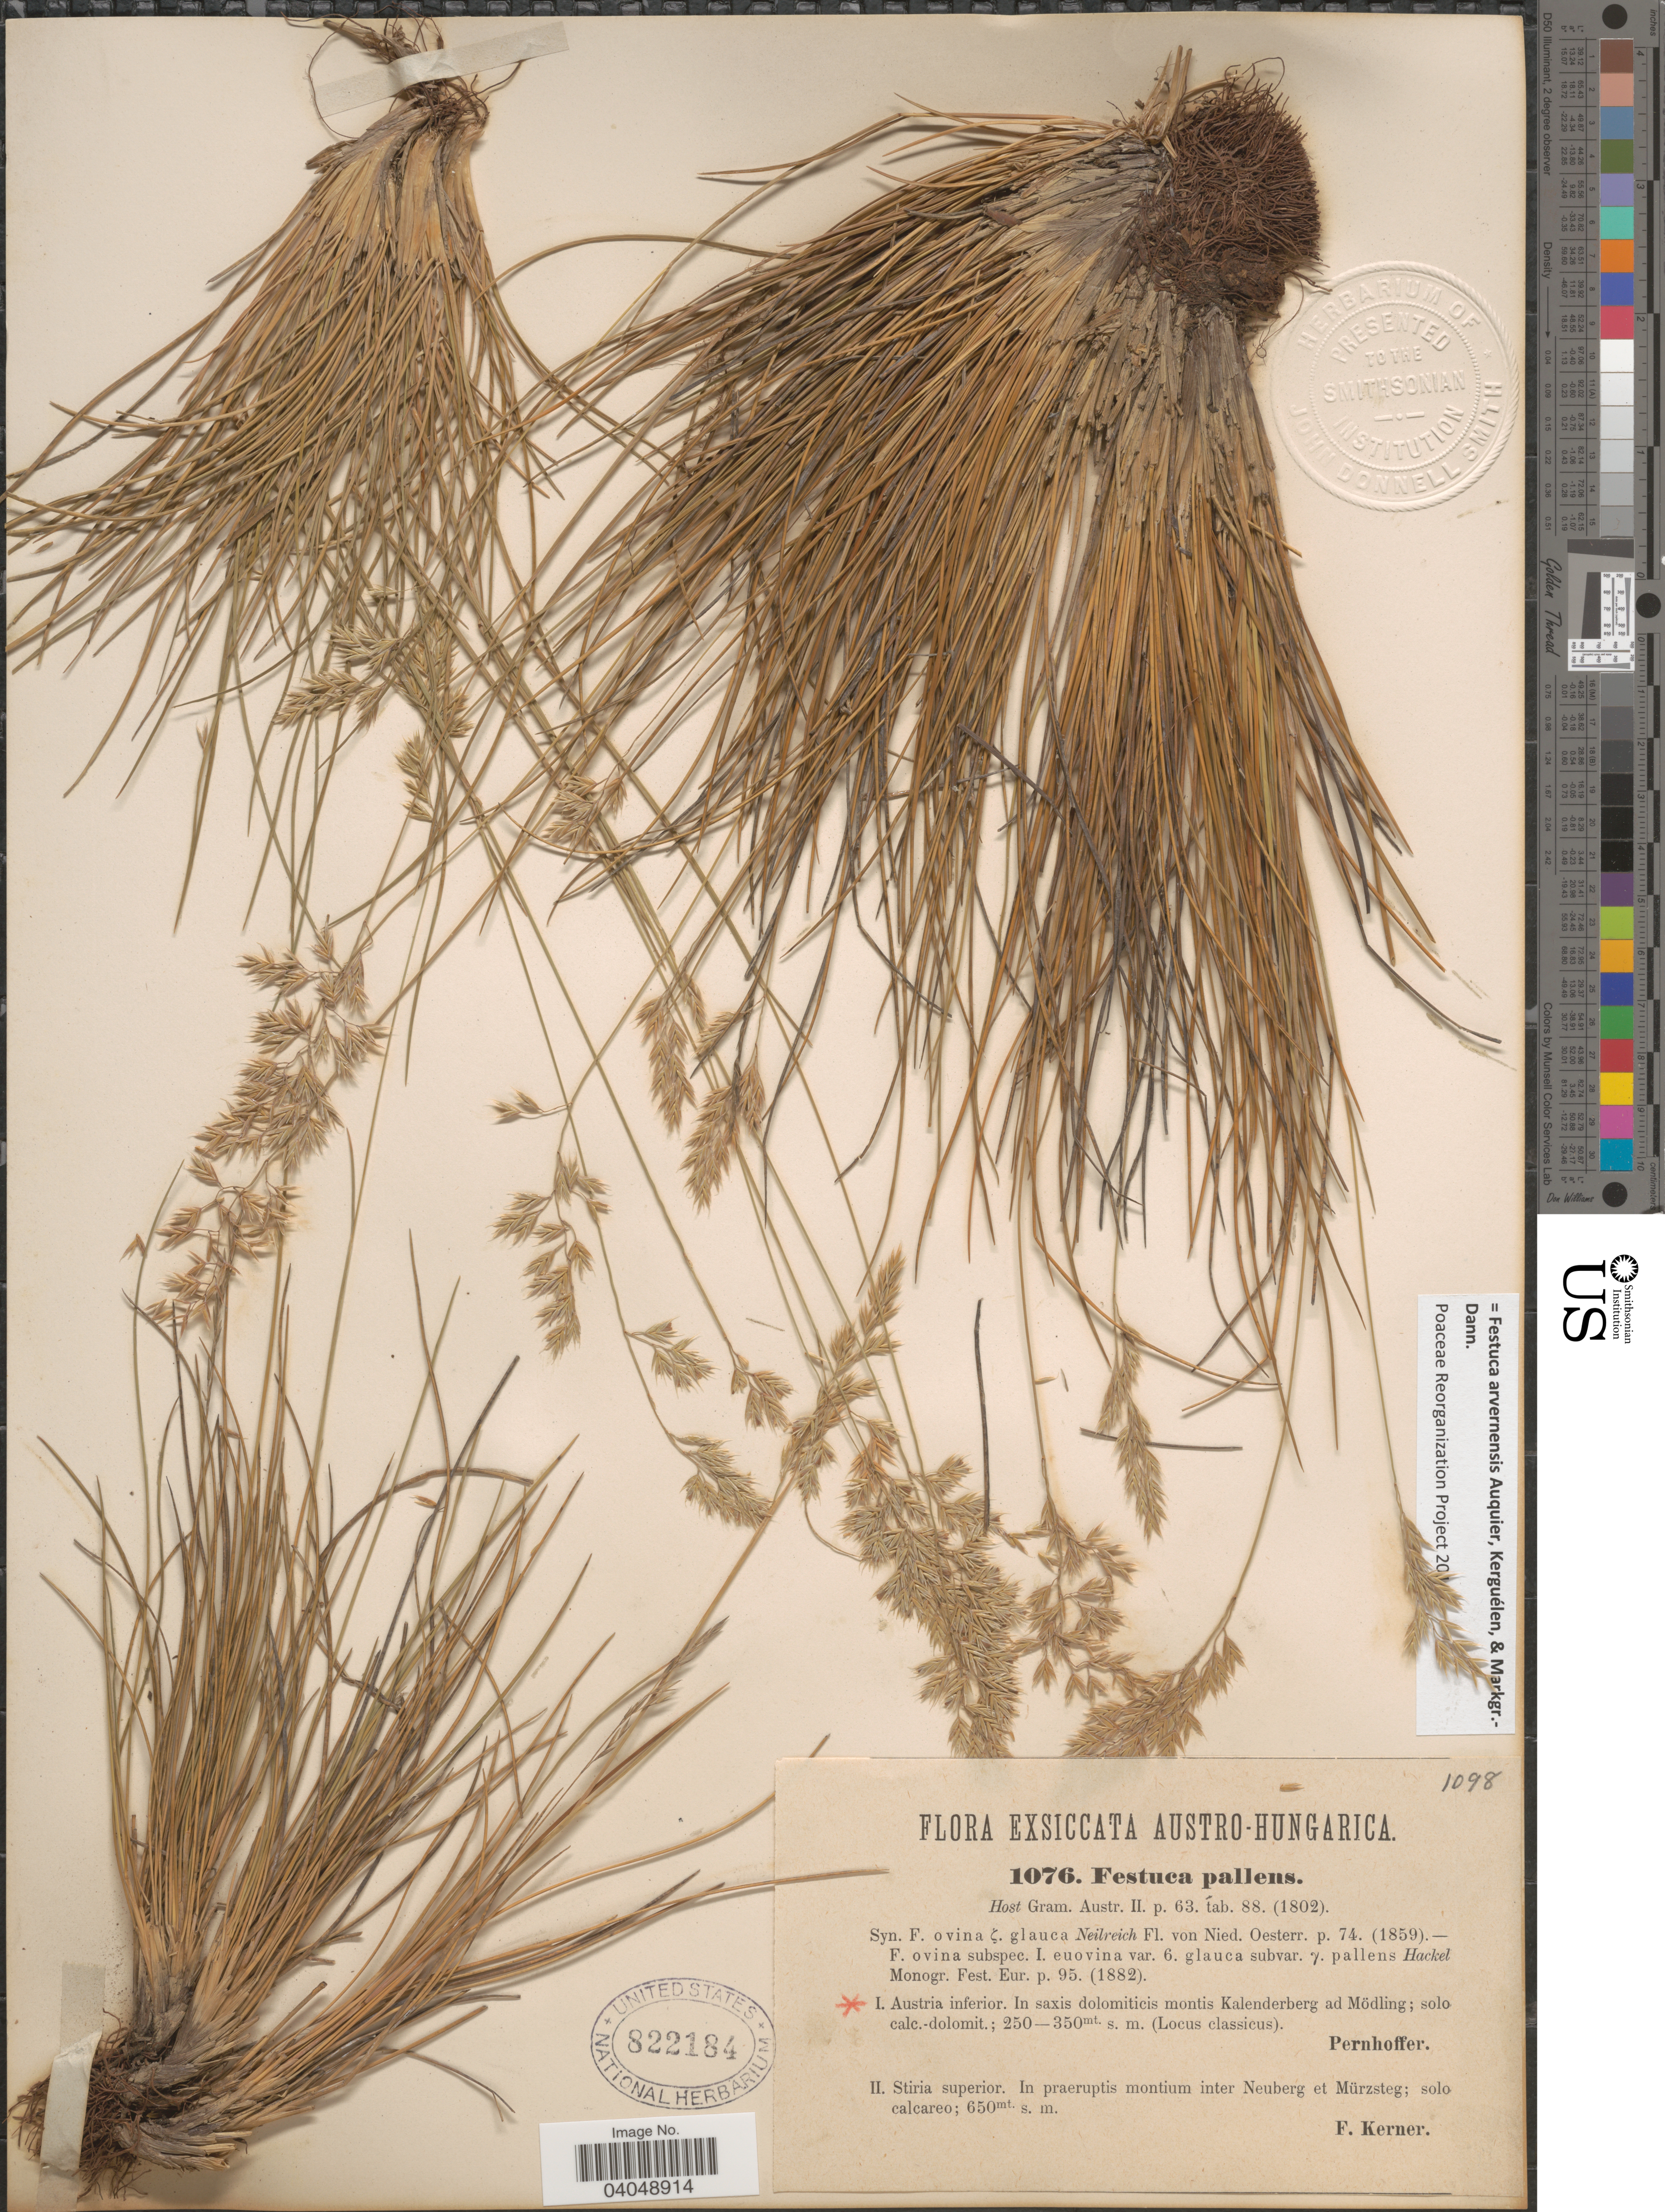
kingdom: Plantae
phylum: Tracheophyta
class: Liliopsida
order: Poales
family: Poaceae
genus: Festuca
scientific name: Festuca arvernensis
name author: Auquier et al.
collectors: Pernhoffer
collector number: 1076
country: Austria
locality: Austro-Hungarica. Austria inferior. In saxis dolomiticis montis Kalenderberg ad Mödling.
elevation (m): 250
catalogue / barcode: US 822184